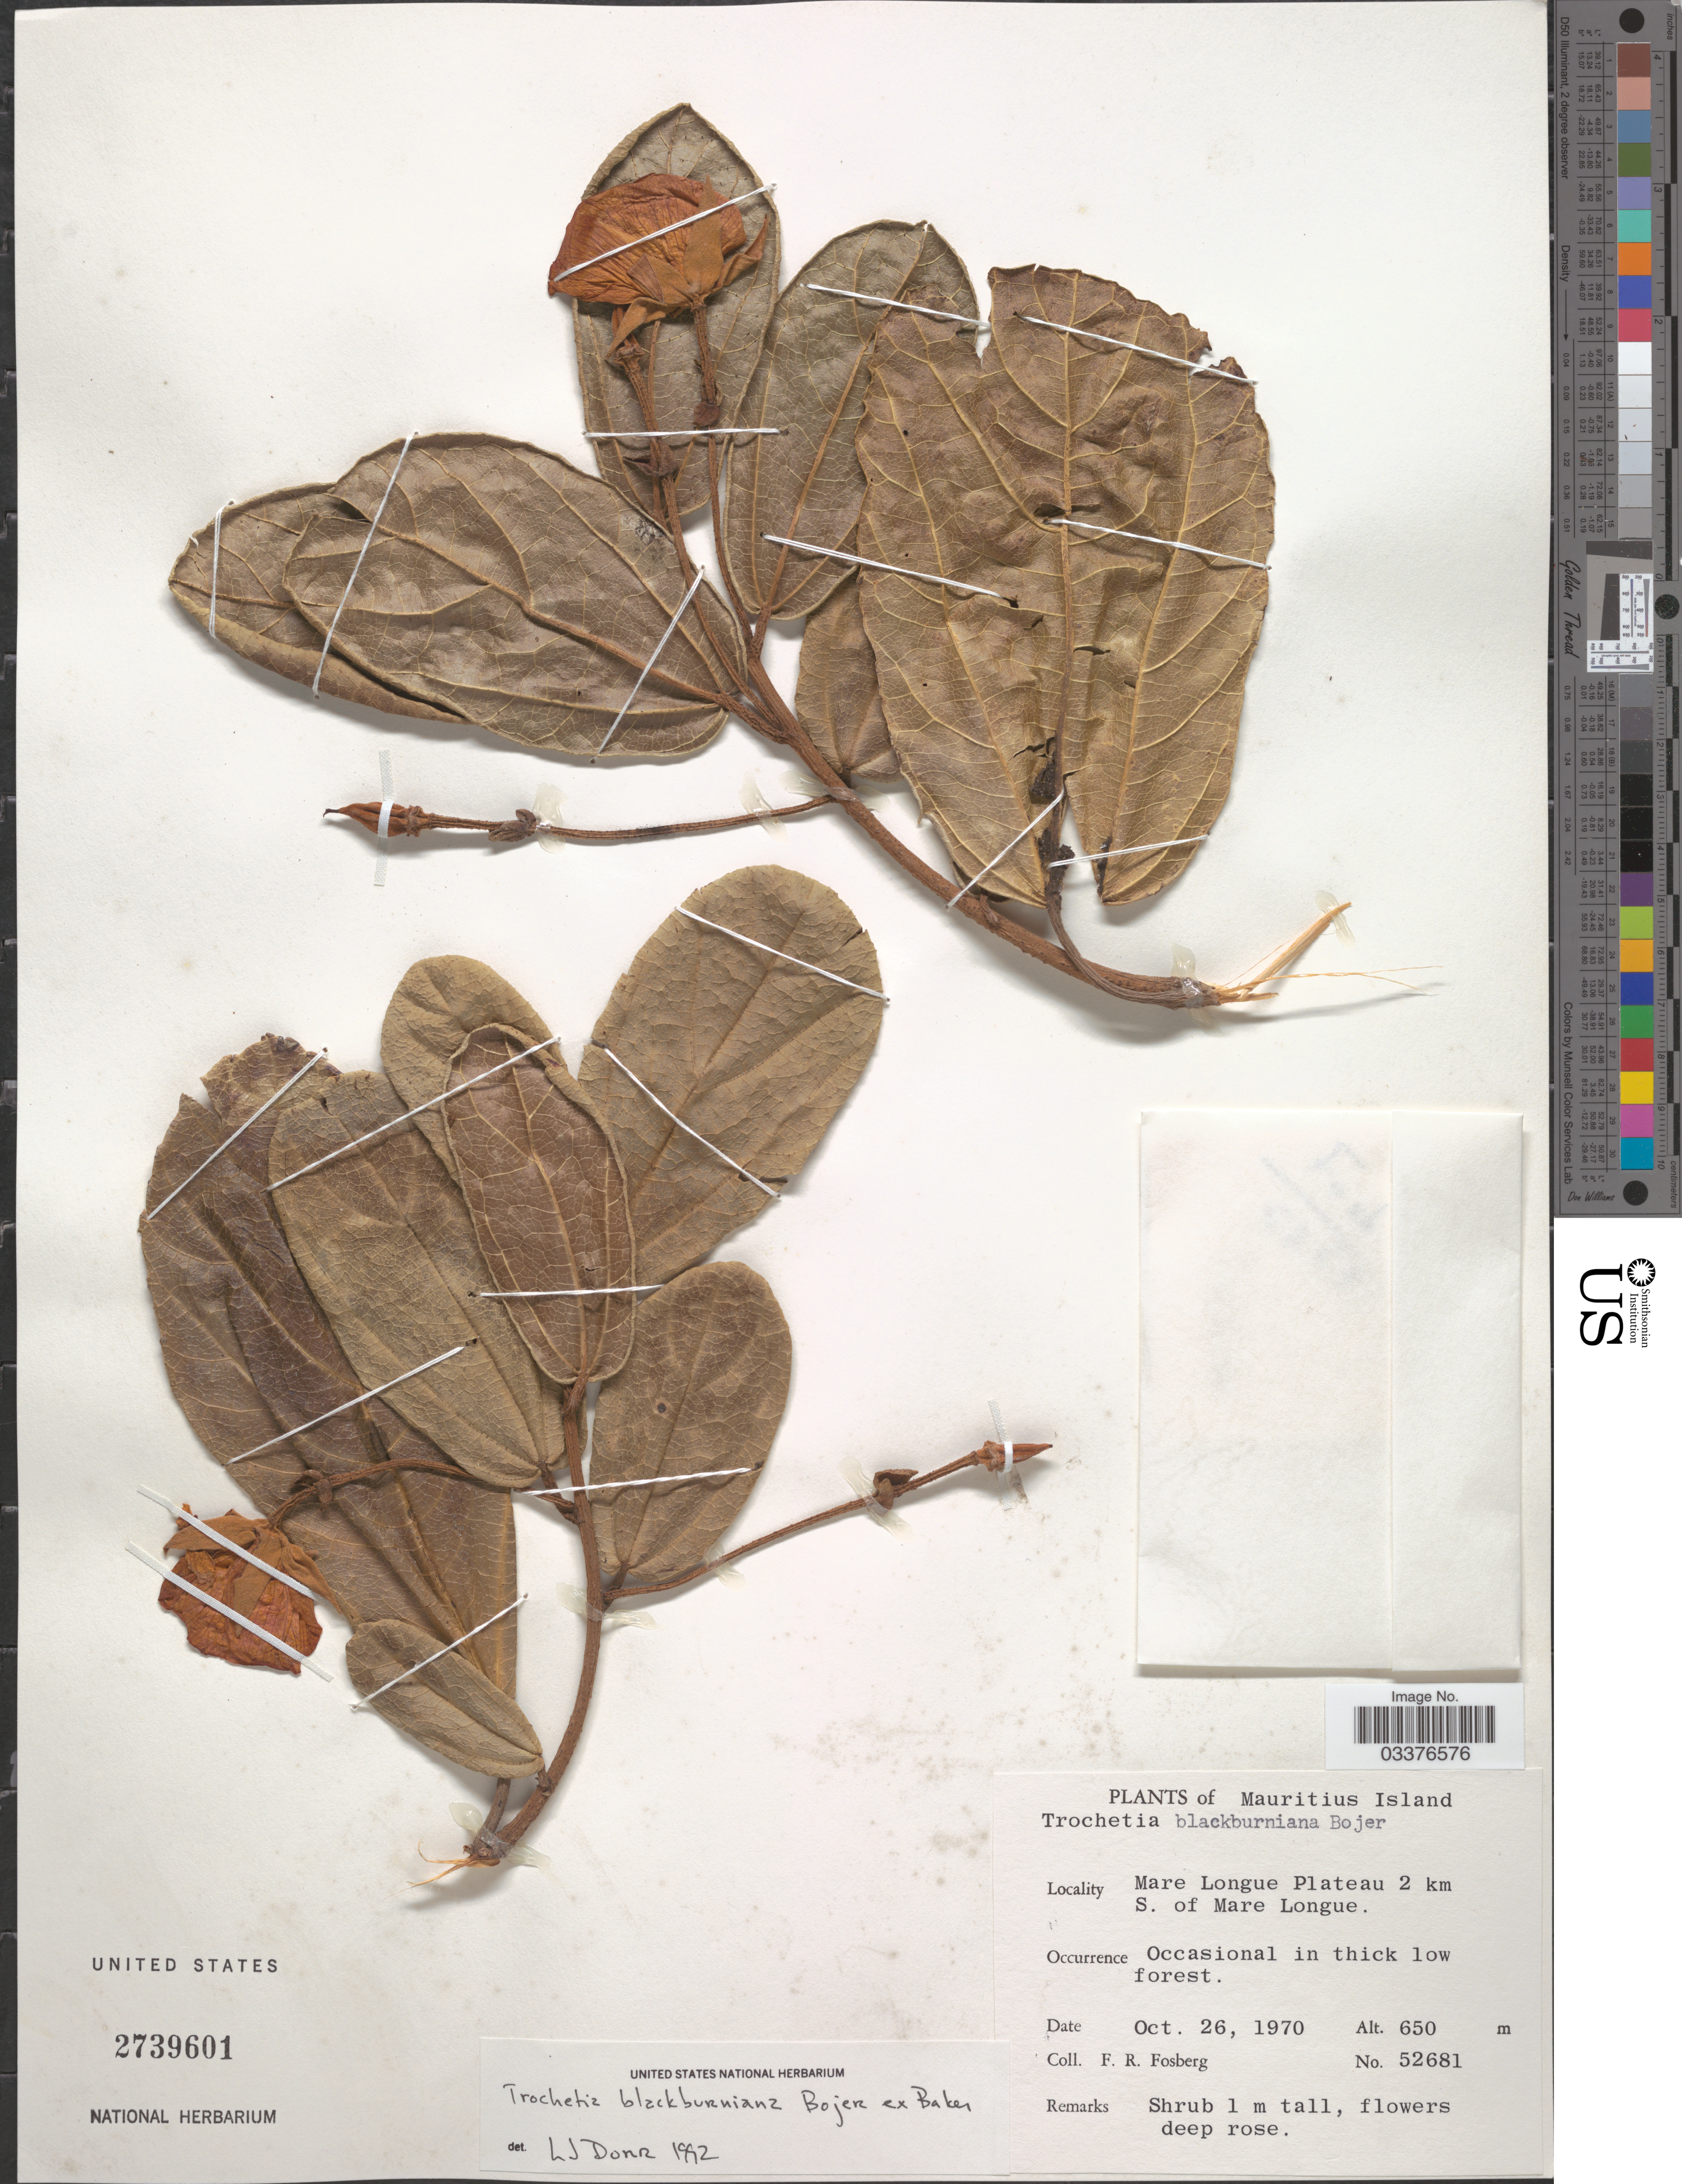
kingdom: Plantae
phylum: Tracheophyta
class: Magnoliopsida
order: Malvales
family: Malvaceae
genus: Ruizia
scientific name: Ruizia blackburniana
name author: (Bojer ex Baker) Dorr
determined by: Dorr, L. J., (BOT), Smithsonian Institution - National Museum of Natural History (UNITED STATES)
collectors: F. R. Fosberg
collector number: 52681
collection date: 1970-10-26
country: Mauritius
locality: Mare Longue Plateau 2 km S. of Mare Longue.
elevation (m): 650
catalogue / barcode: US 2739601